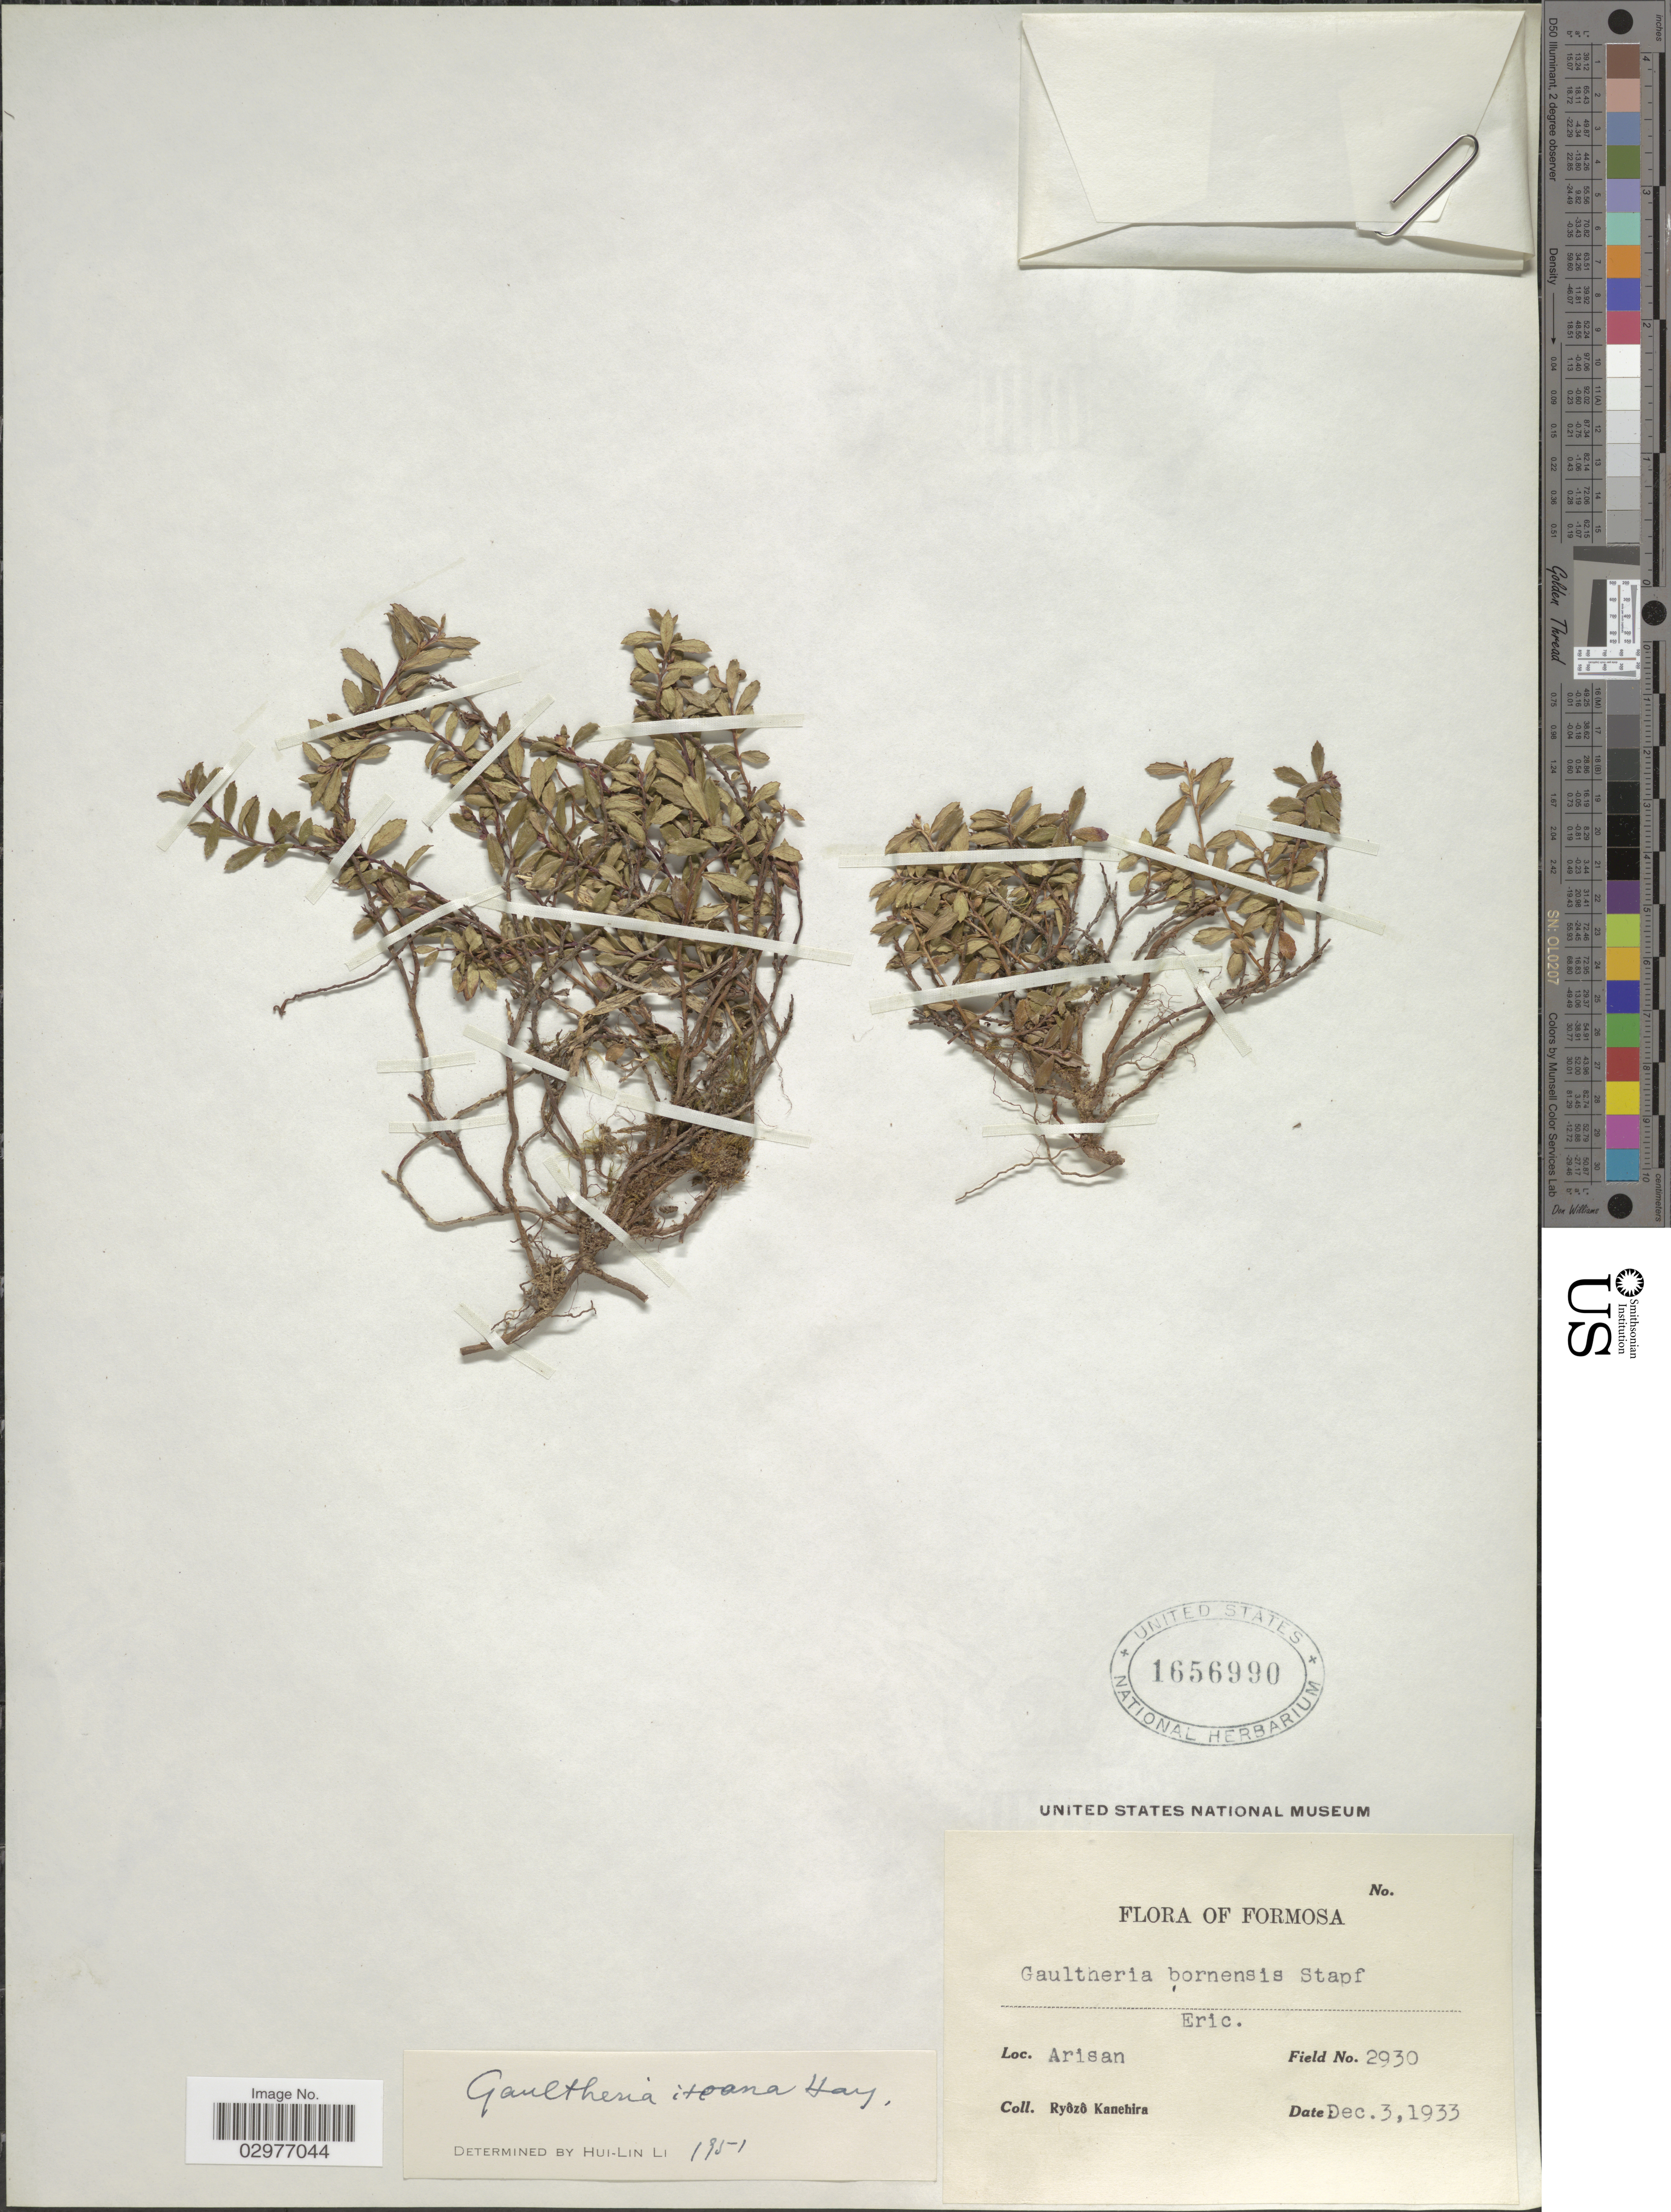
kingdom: Plantae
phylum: Tracheophyta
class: Magnoliopsida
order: Ericales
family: Ericaceae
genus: Gaultheria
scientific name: Gaultheria itoana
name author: Hayata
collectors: R. Kanehira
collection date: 1933-12-03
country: Taiwan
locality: Formosa. Arisan.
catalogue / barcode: US 1656990